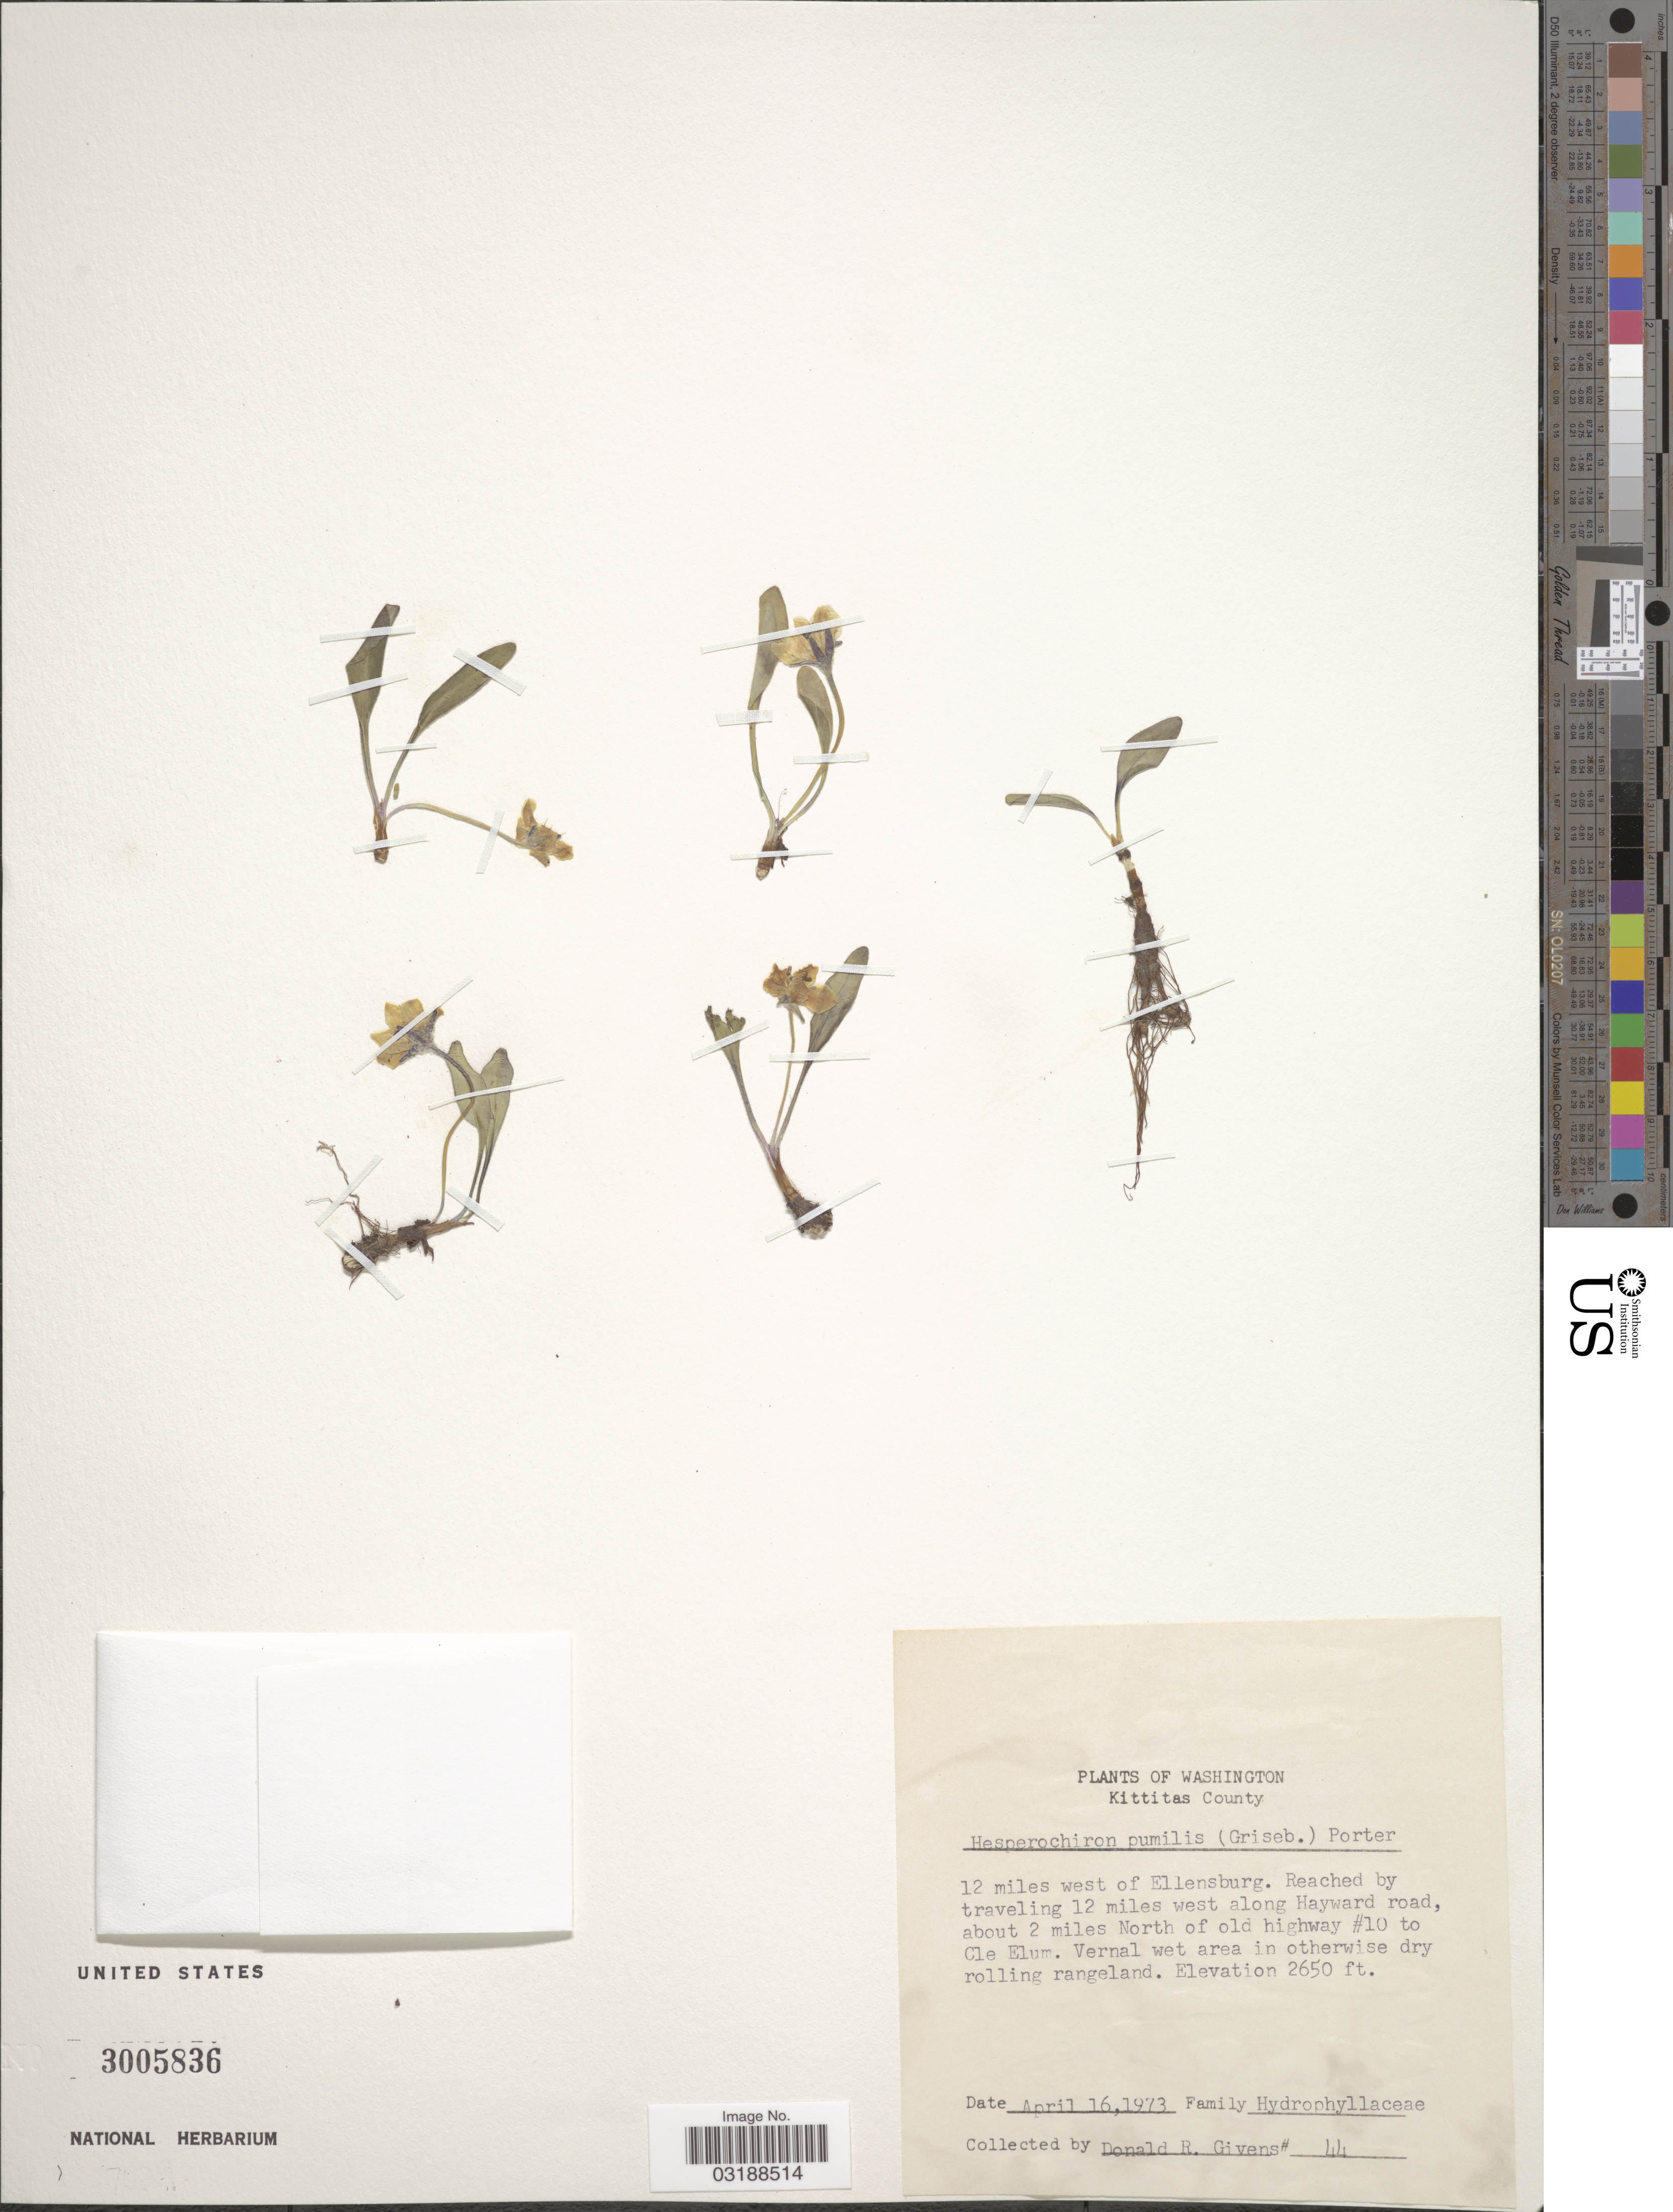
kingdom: Plantae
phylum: Tracheophyta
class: Magnoliopsida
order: Boraginales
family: Hydrophyllaceae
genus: Hesperochiron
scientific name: Hesperochiron pumilus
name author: (Griseb.) Porter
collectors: D. Givens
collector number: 44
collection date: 1973-04-16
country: United States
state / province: Washington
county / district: Kittitas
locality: Kittitas County, 12 miles west of Ellensburg. Reached by traveling 12 miles west along Hayward road, about 2 miles North of old highway #10 to Cle Elum.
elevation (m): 808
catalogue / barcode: US 3005836